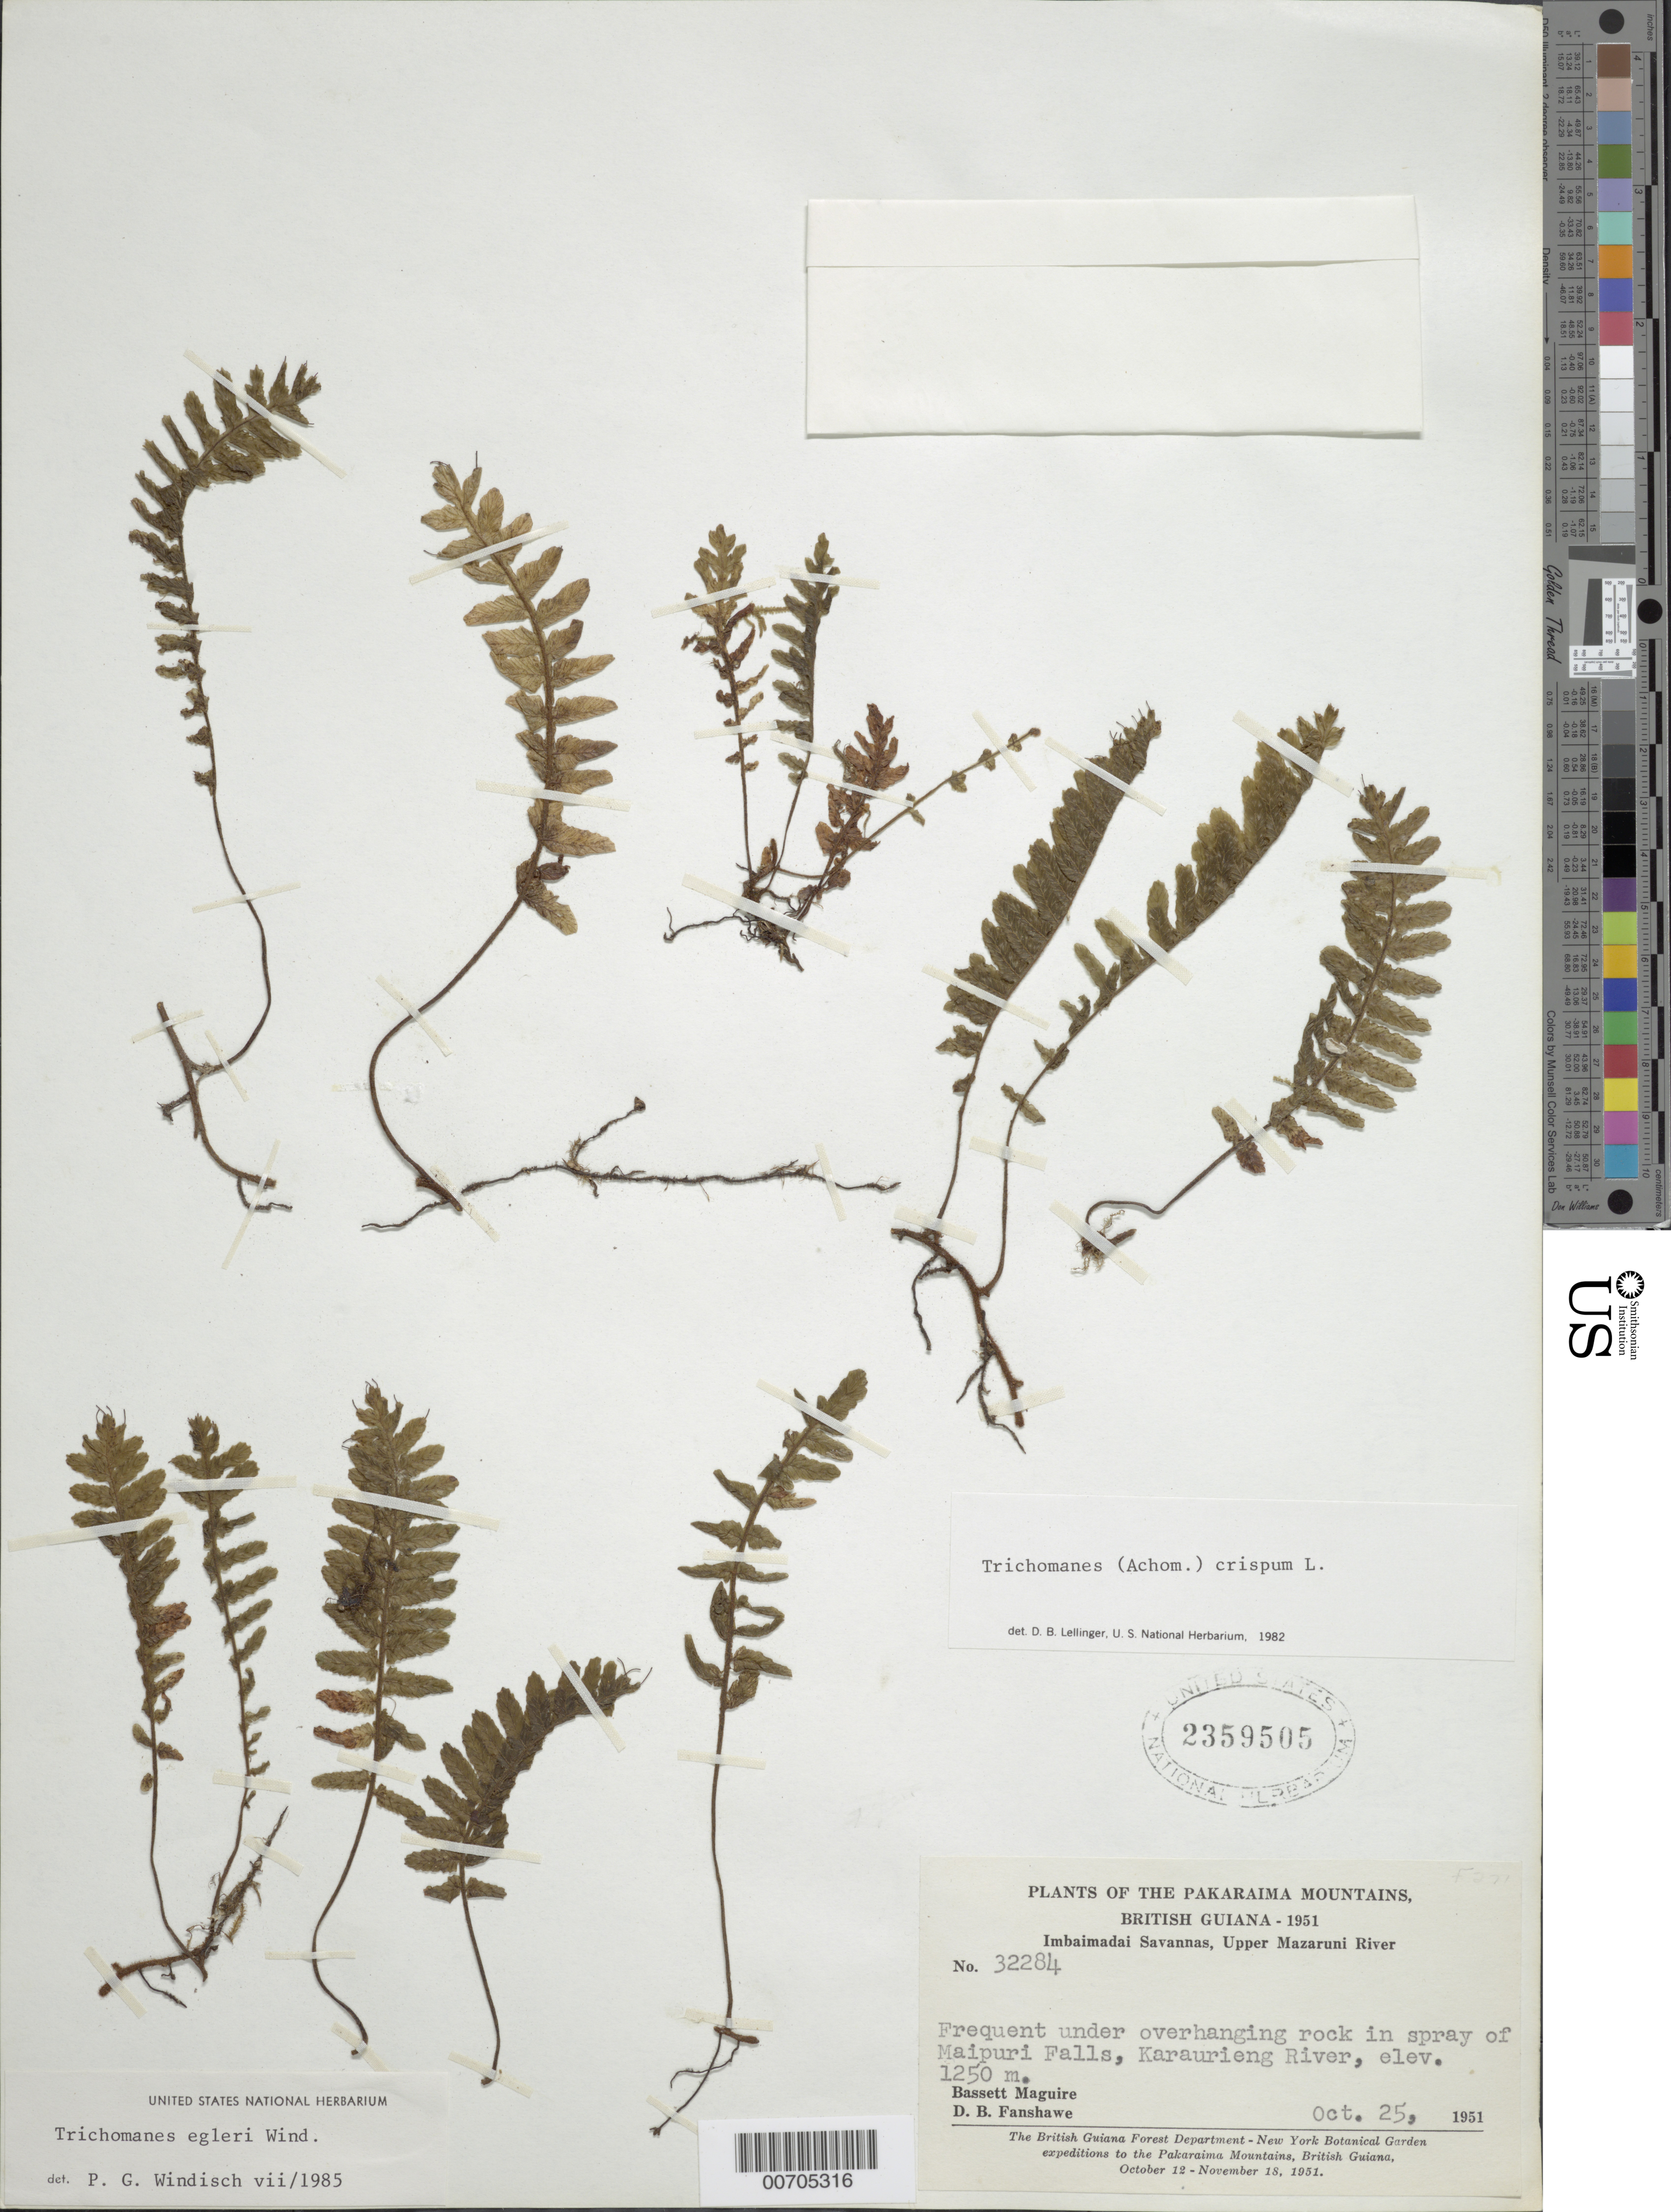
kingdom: Plantae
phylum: Tracheophyta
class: Polypodiopsida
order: Hymenophyllales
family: Hymenophyllaceae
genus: Trichomanes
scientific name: Trichomanes egleri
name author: P.G. Windisch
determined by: Windisch, Paulo Guenter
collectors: B. Maguire & D. B. Fanshawe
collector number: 32284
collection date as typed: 25-Oct-51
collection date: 1951-10-25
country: Guyana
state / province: Cuyuni-Mazaruni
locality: Maipuri Falls, Karaurieng River, Imbaimadai savannas, upper Mazaruni River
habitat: Under overhanging rock in spray of falls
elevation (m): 1250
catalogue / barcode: US 2359505